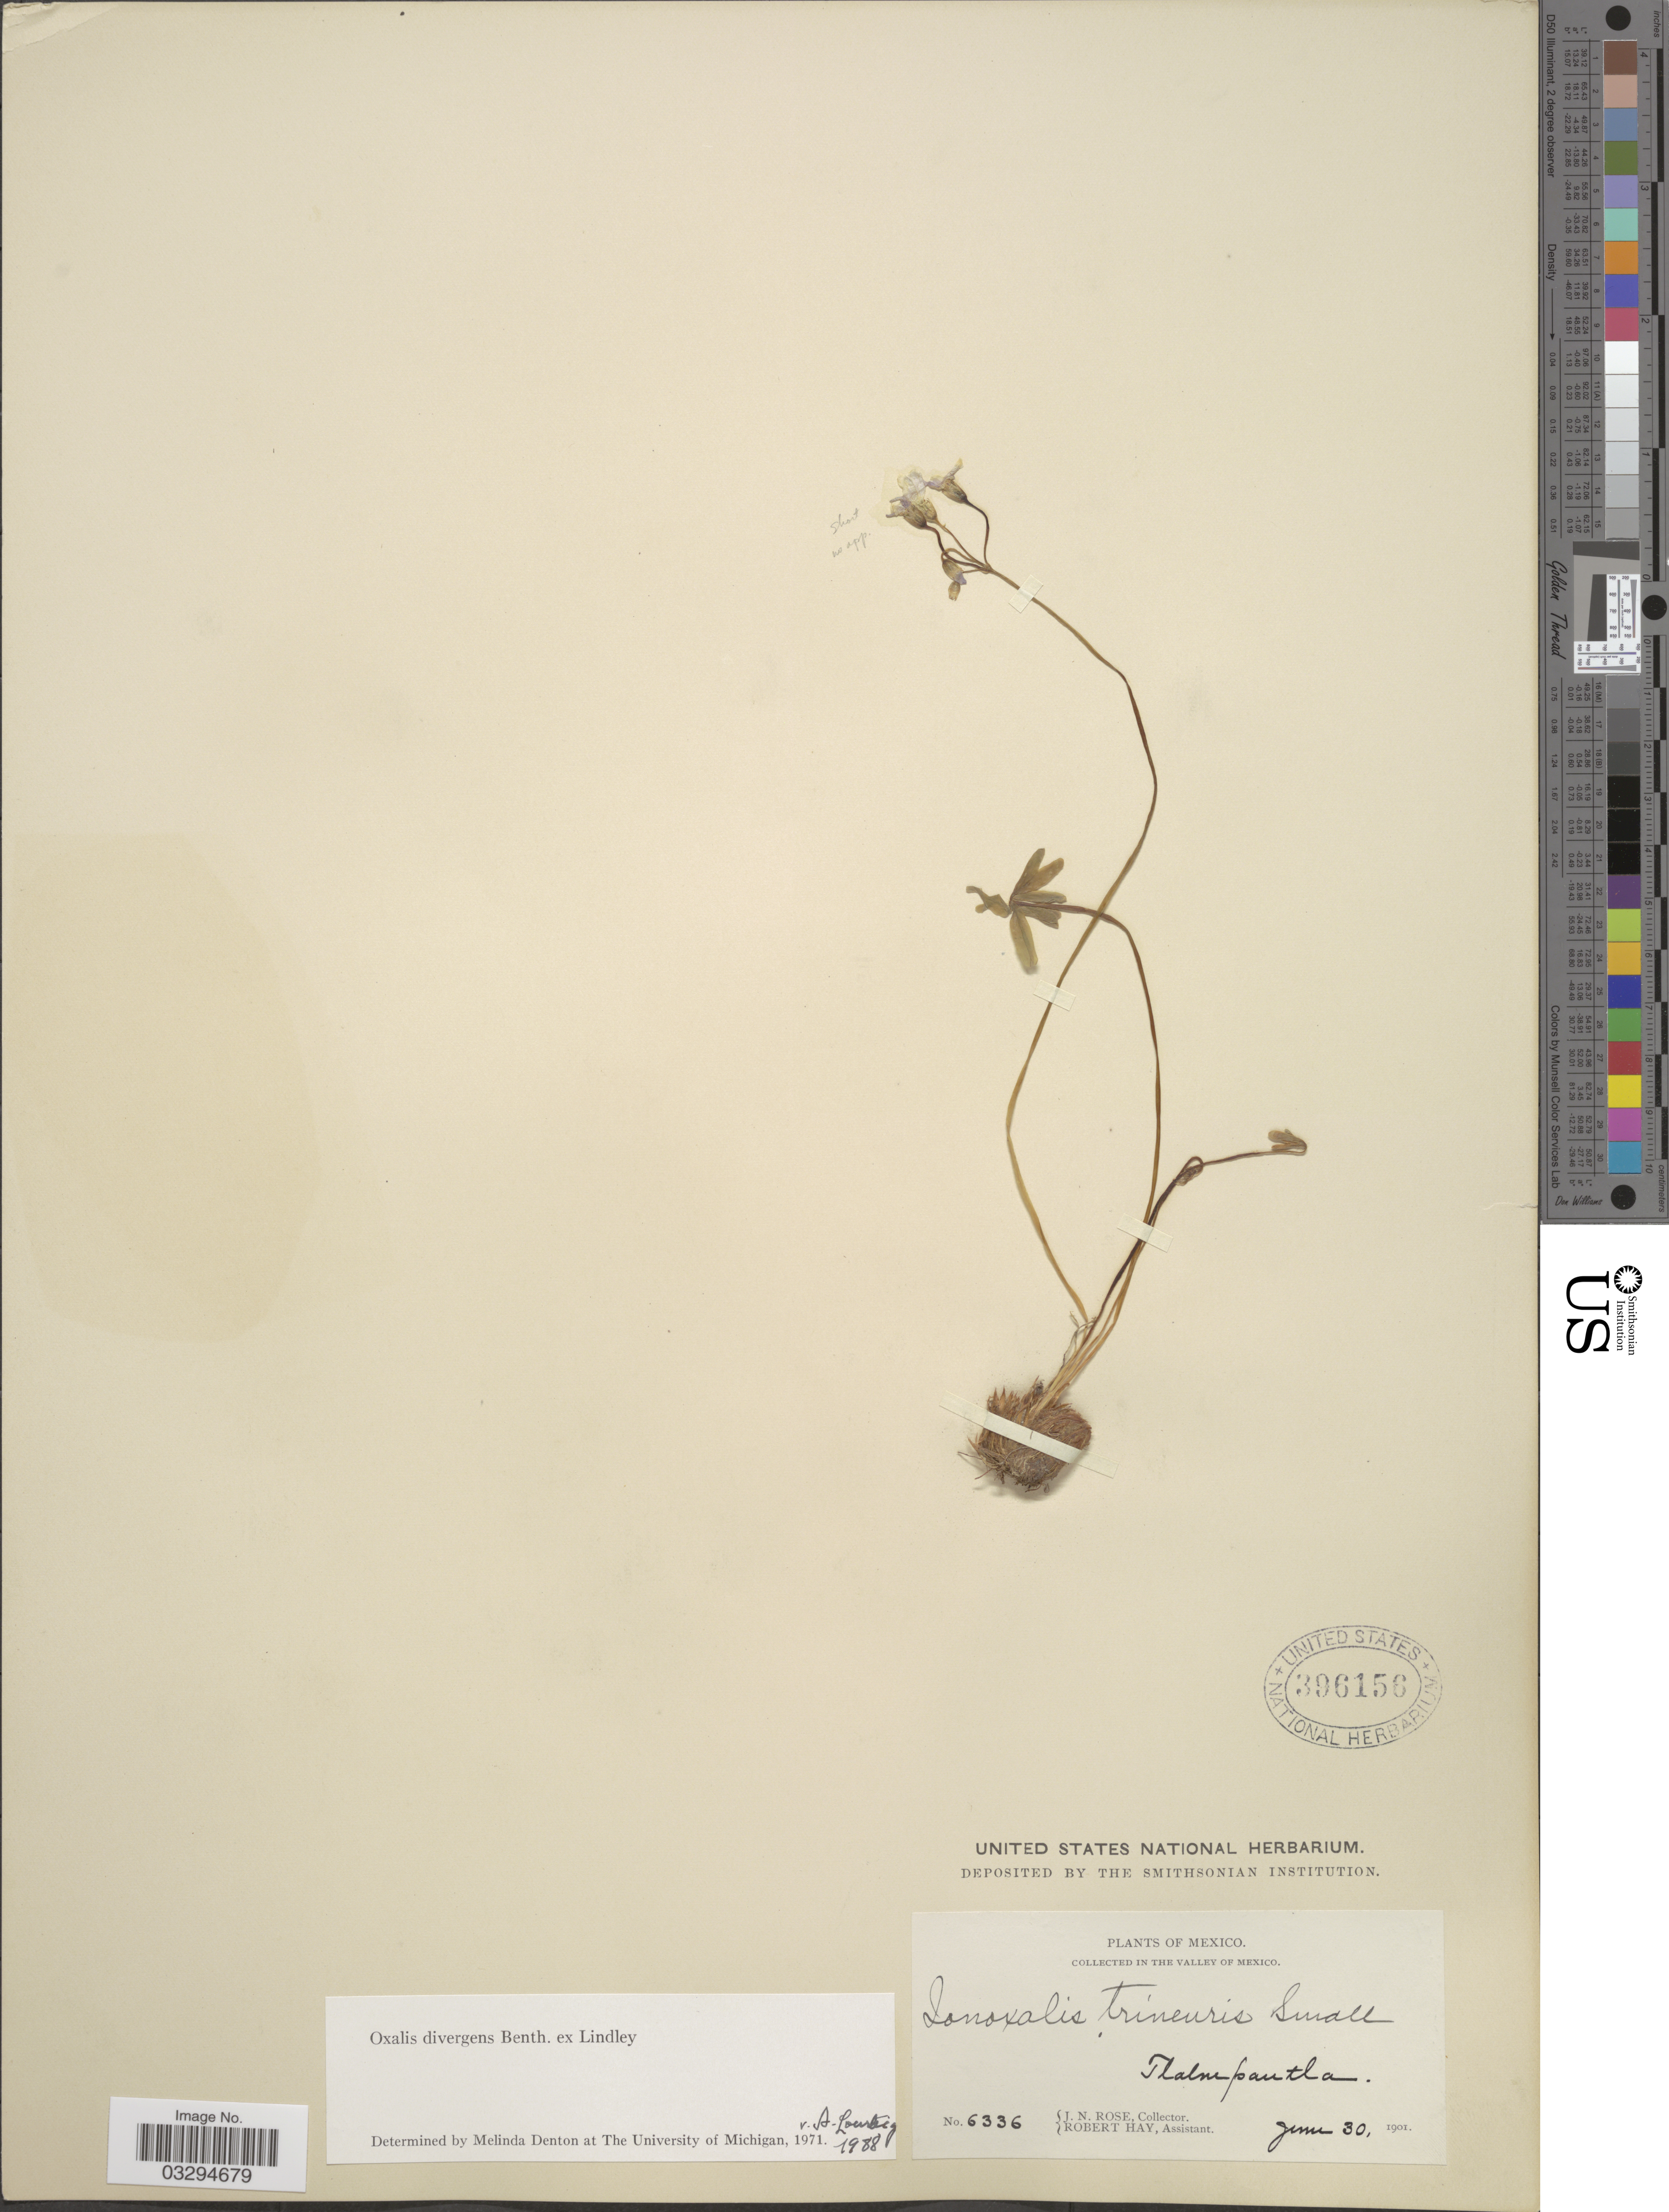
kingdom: Plantae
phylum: Tracheophyta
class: Magnoliopsida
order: Oxalidales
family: Oxalidaceae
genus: Oxalis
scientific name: Oxalis divergens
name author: Benth. ex Lindl.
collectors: J. N. Rose & R. H. Hay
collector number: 6336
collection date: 1901-06-30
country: Mexico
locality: Valley of Mexico. Tlalnepantla.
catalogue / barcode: US 396156